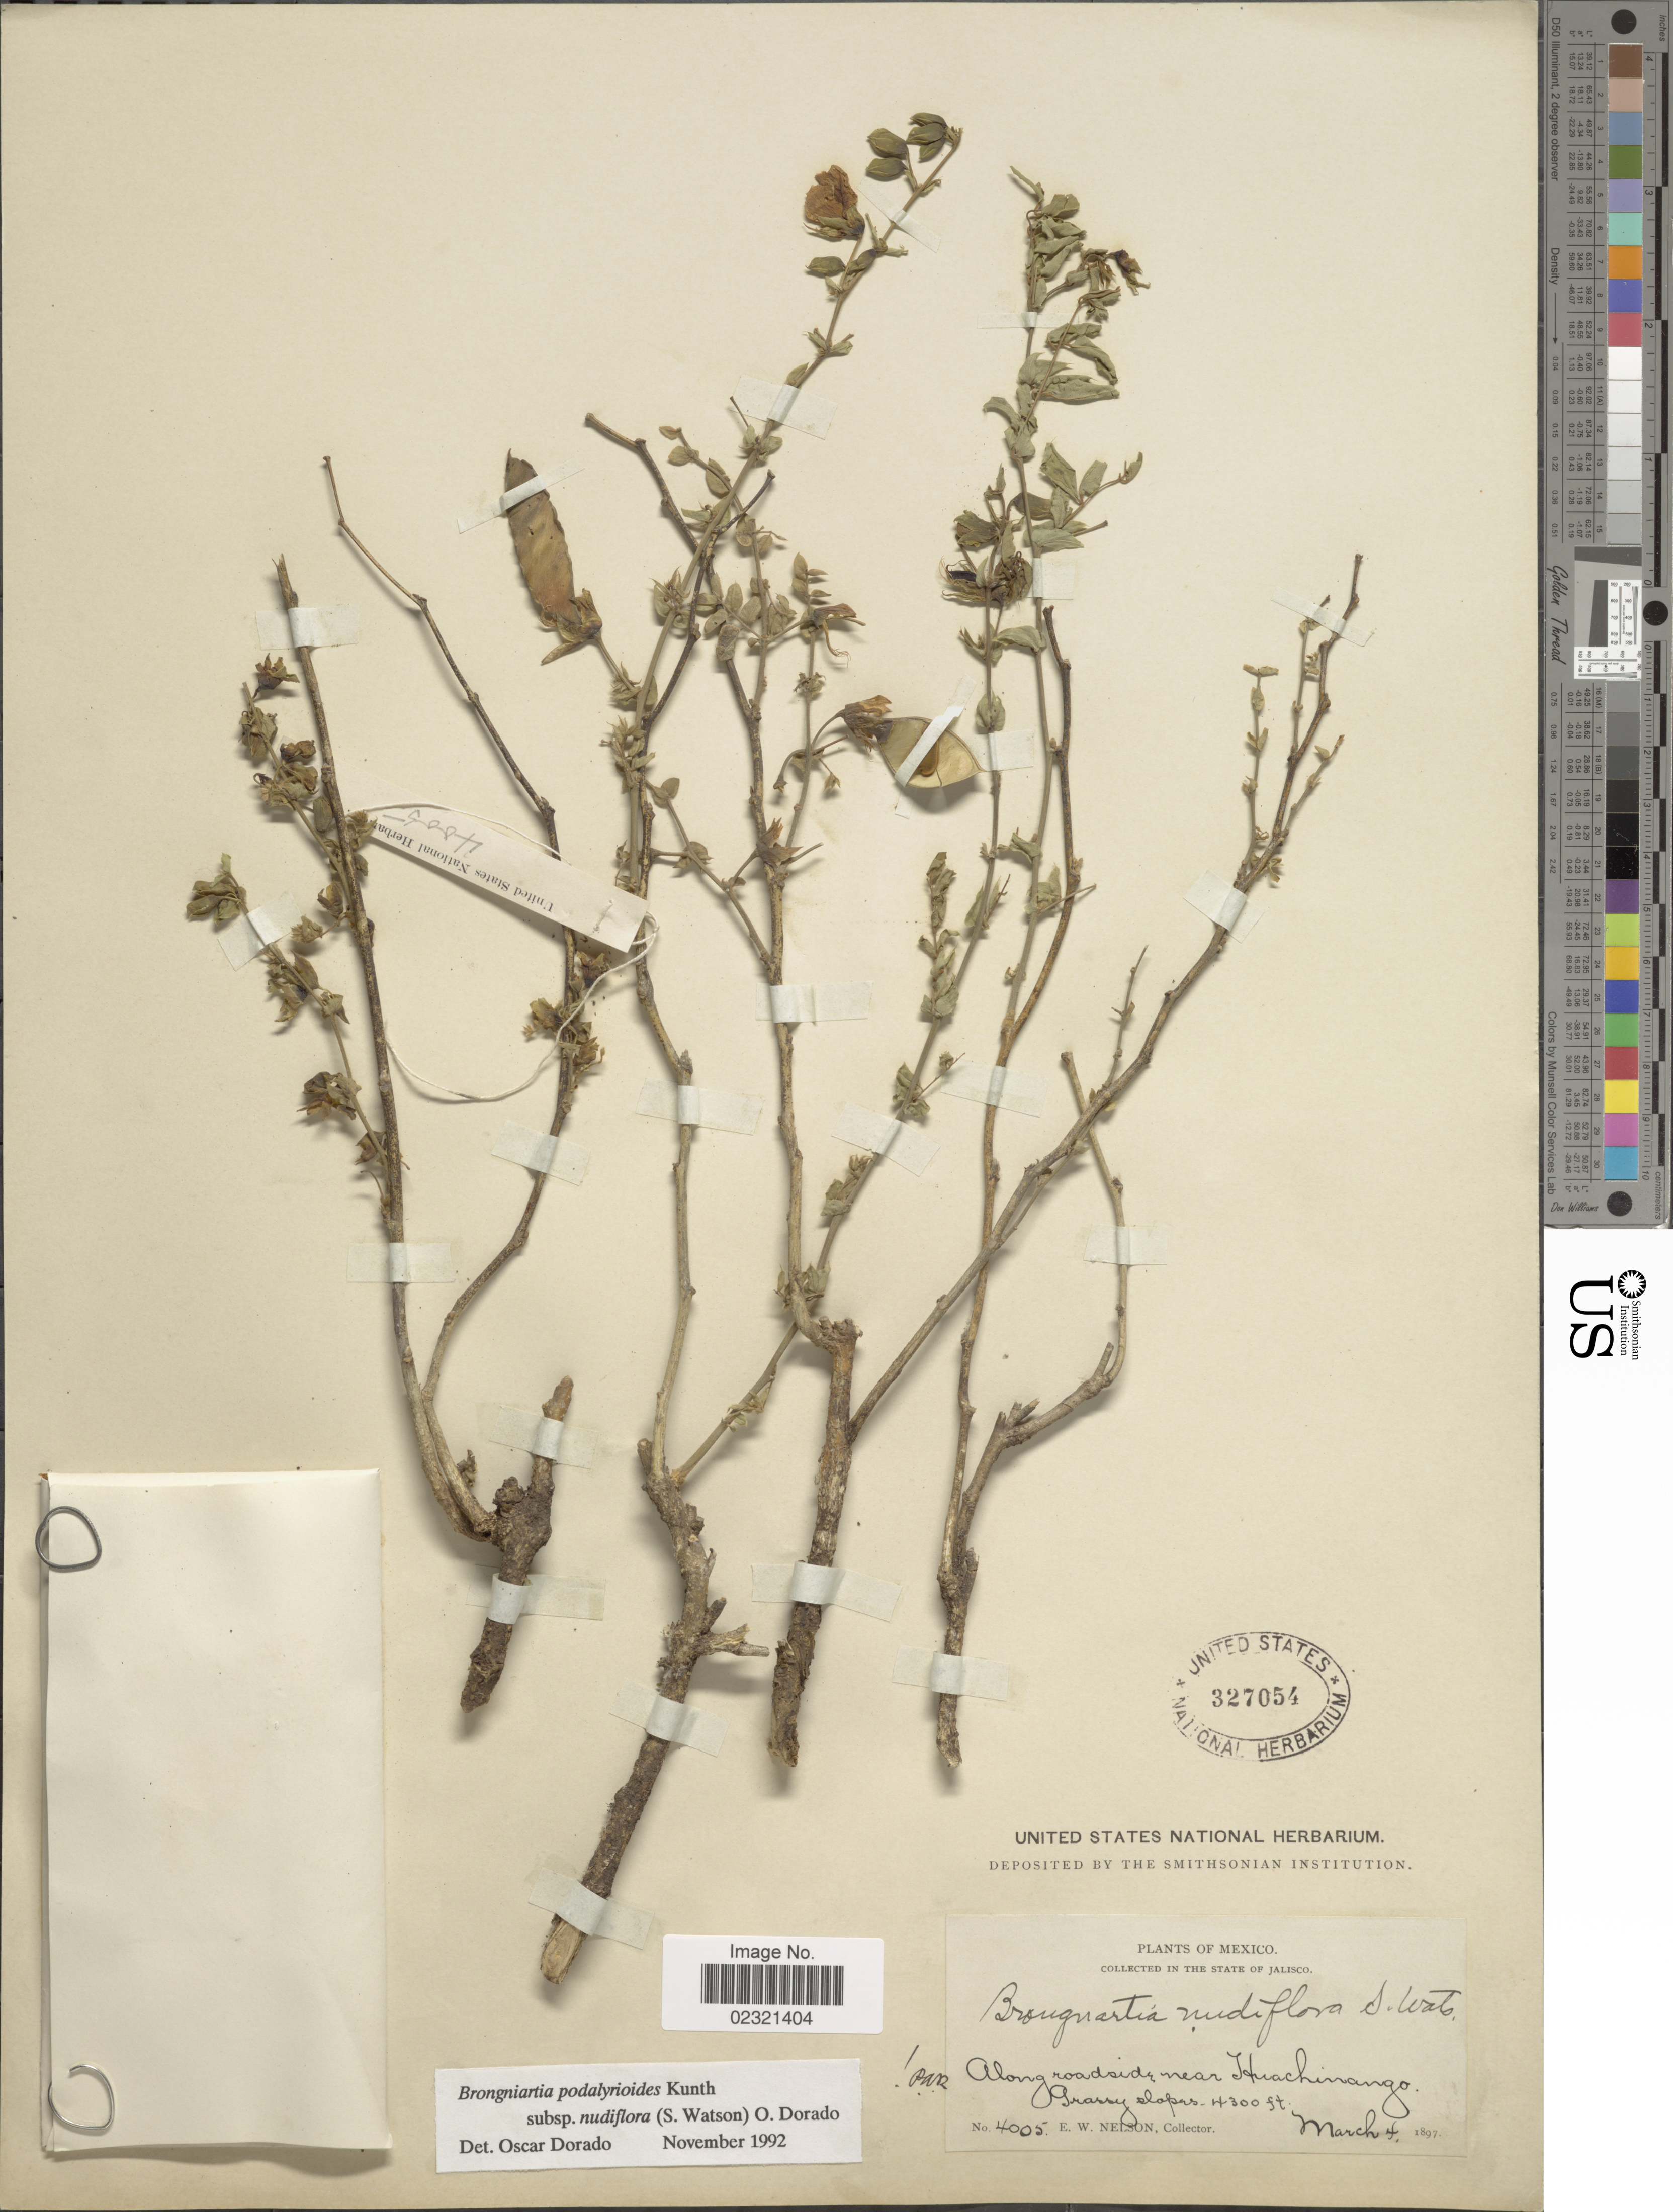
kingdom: Plantae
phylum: Tracheophyta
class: Magnoliopsida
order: Fabales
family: Fabaceae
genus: Brongniartia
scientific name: Brongniartia podalyrioides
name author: Kunth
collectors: E. W. Nelson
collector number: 4005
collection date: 1897-03-04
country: Mexico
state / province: Jalisco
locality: Along roadside near Huachinango, grassy slopes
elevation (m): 1311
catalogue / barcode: US 327054